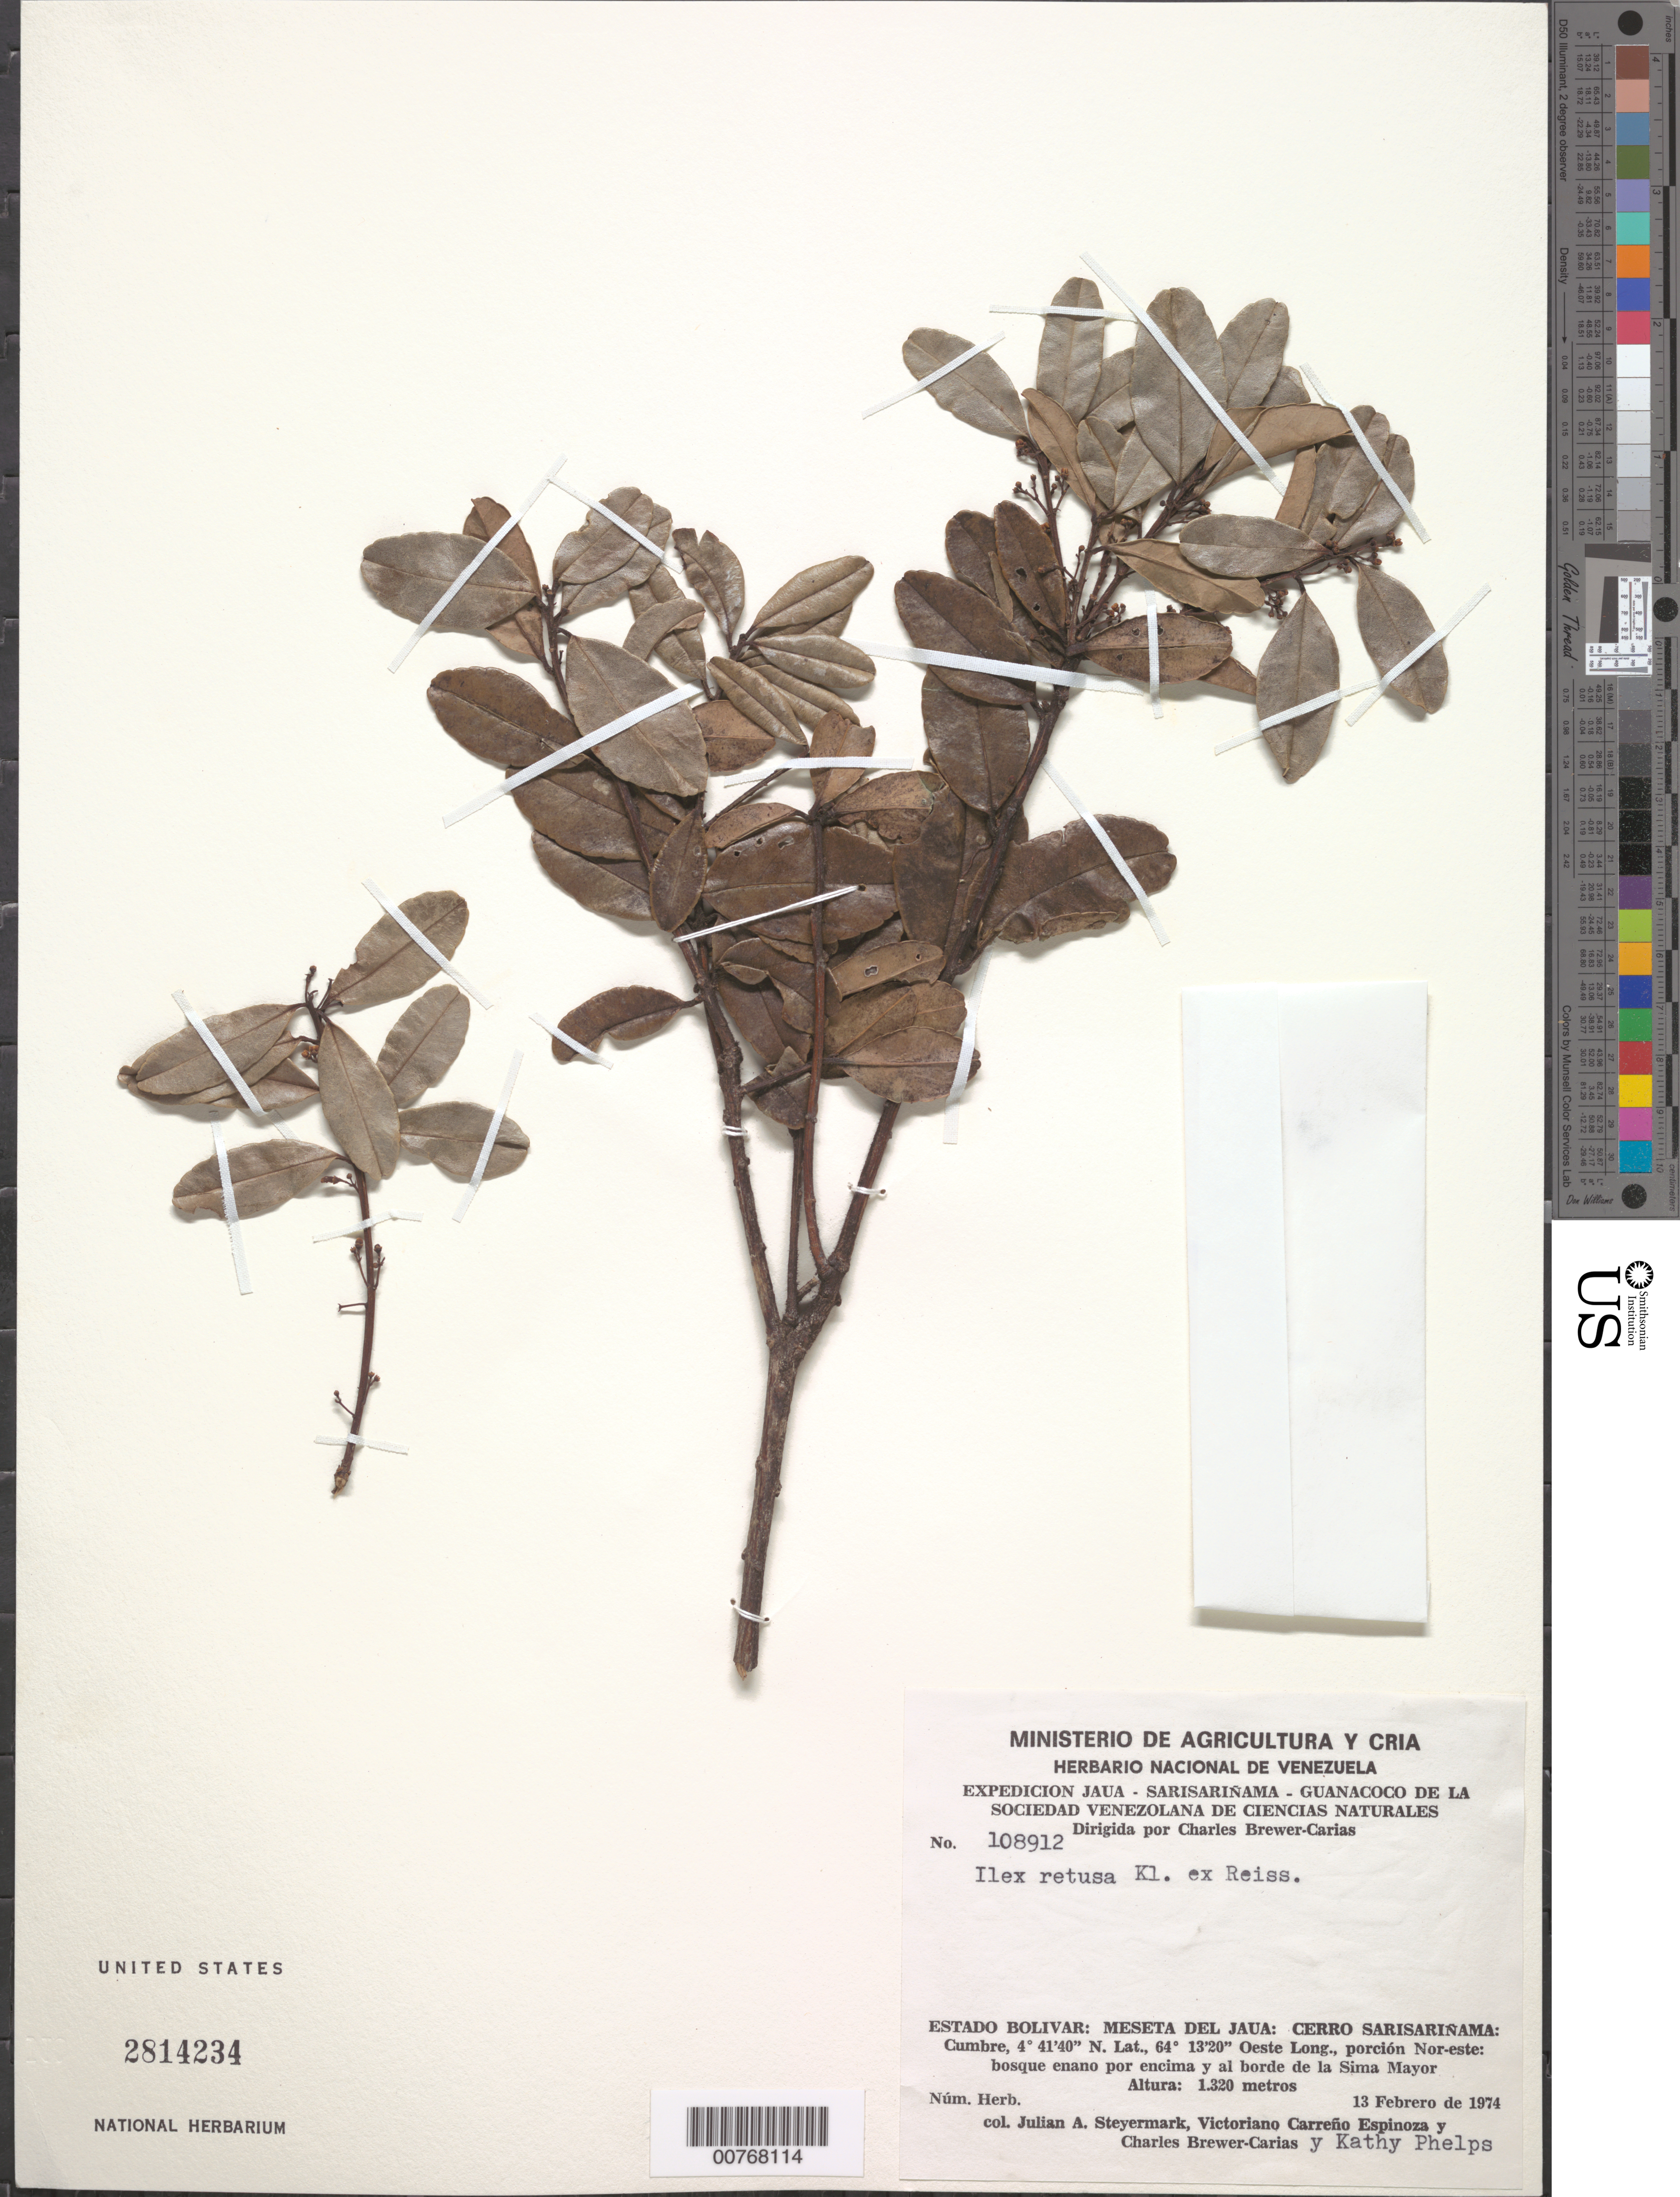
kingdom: Plantae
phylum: Tracheophyta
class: Magnoliopsida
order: Aquifoliales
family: Aquifoliaceae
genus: Ilex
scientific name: Ilex retusa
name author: Klotzsch ex Reissek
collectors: J. Steyermark, V. Carreño E., C. Brewer-Carias & K. D. Phelps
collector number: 108912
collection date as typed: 13-Feb-74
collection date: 1974-02-13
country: Venezuela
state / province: Bolívar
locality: Meseta del Jaua: Cerro Sarisariñama: northeastern portion of summit, above and along the edge of Sima Mayor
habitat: Dwarf forest above and bordering grand abyss/chasm (Sima Mayor)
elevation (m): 1320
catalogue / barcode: US 2814234